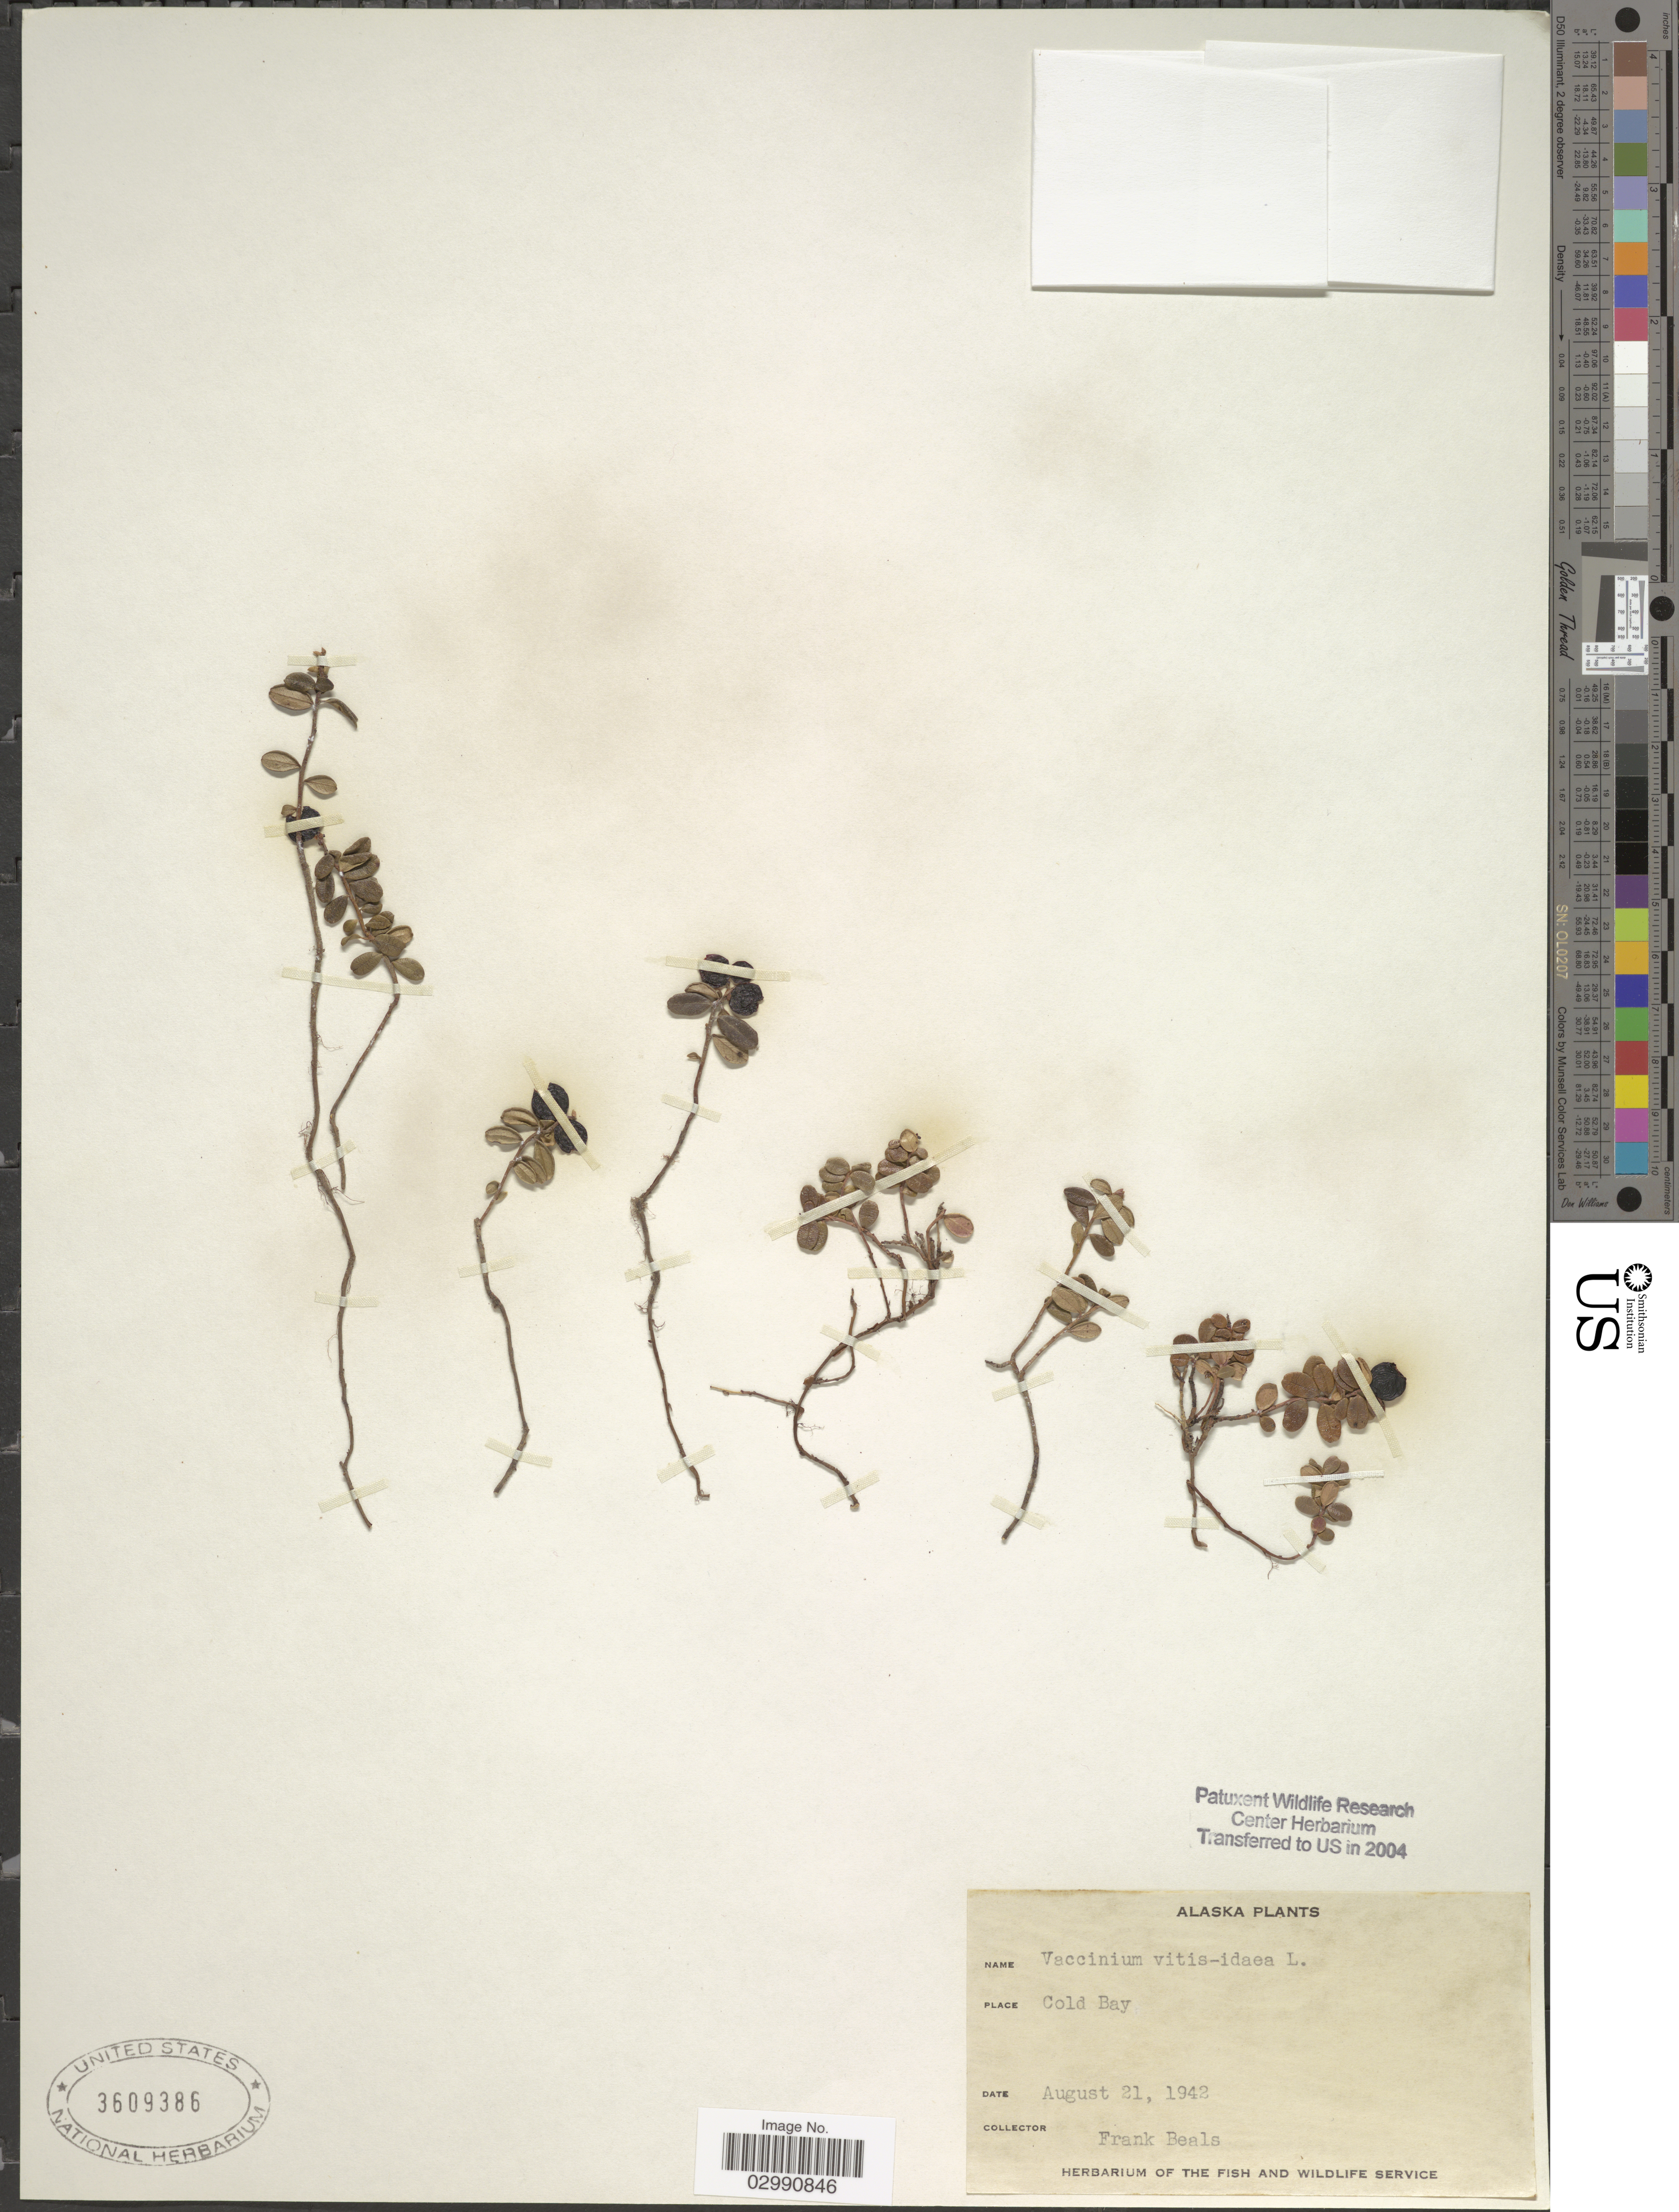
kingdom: Plantae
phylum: Tracheophyta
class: Magnoliopsida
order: Ericales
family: Ericaceae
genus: Vaccinium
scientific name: Vaccinium vitis-idaea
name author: L.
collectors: F. Beals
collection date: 1942-08-21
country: United States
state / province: Alaska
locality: Cold Bay.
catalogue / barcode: US 3609386